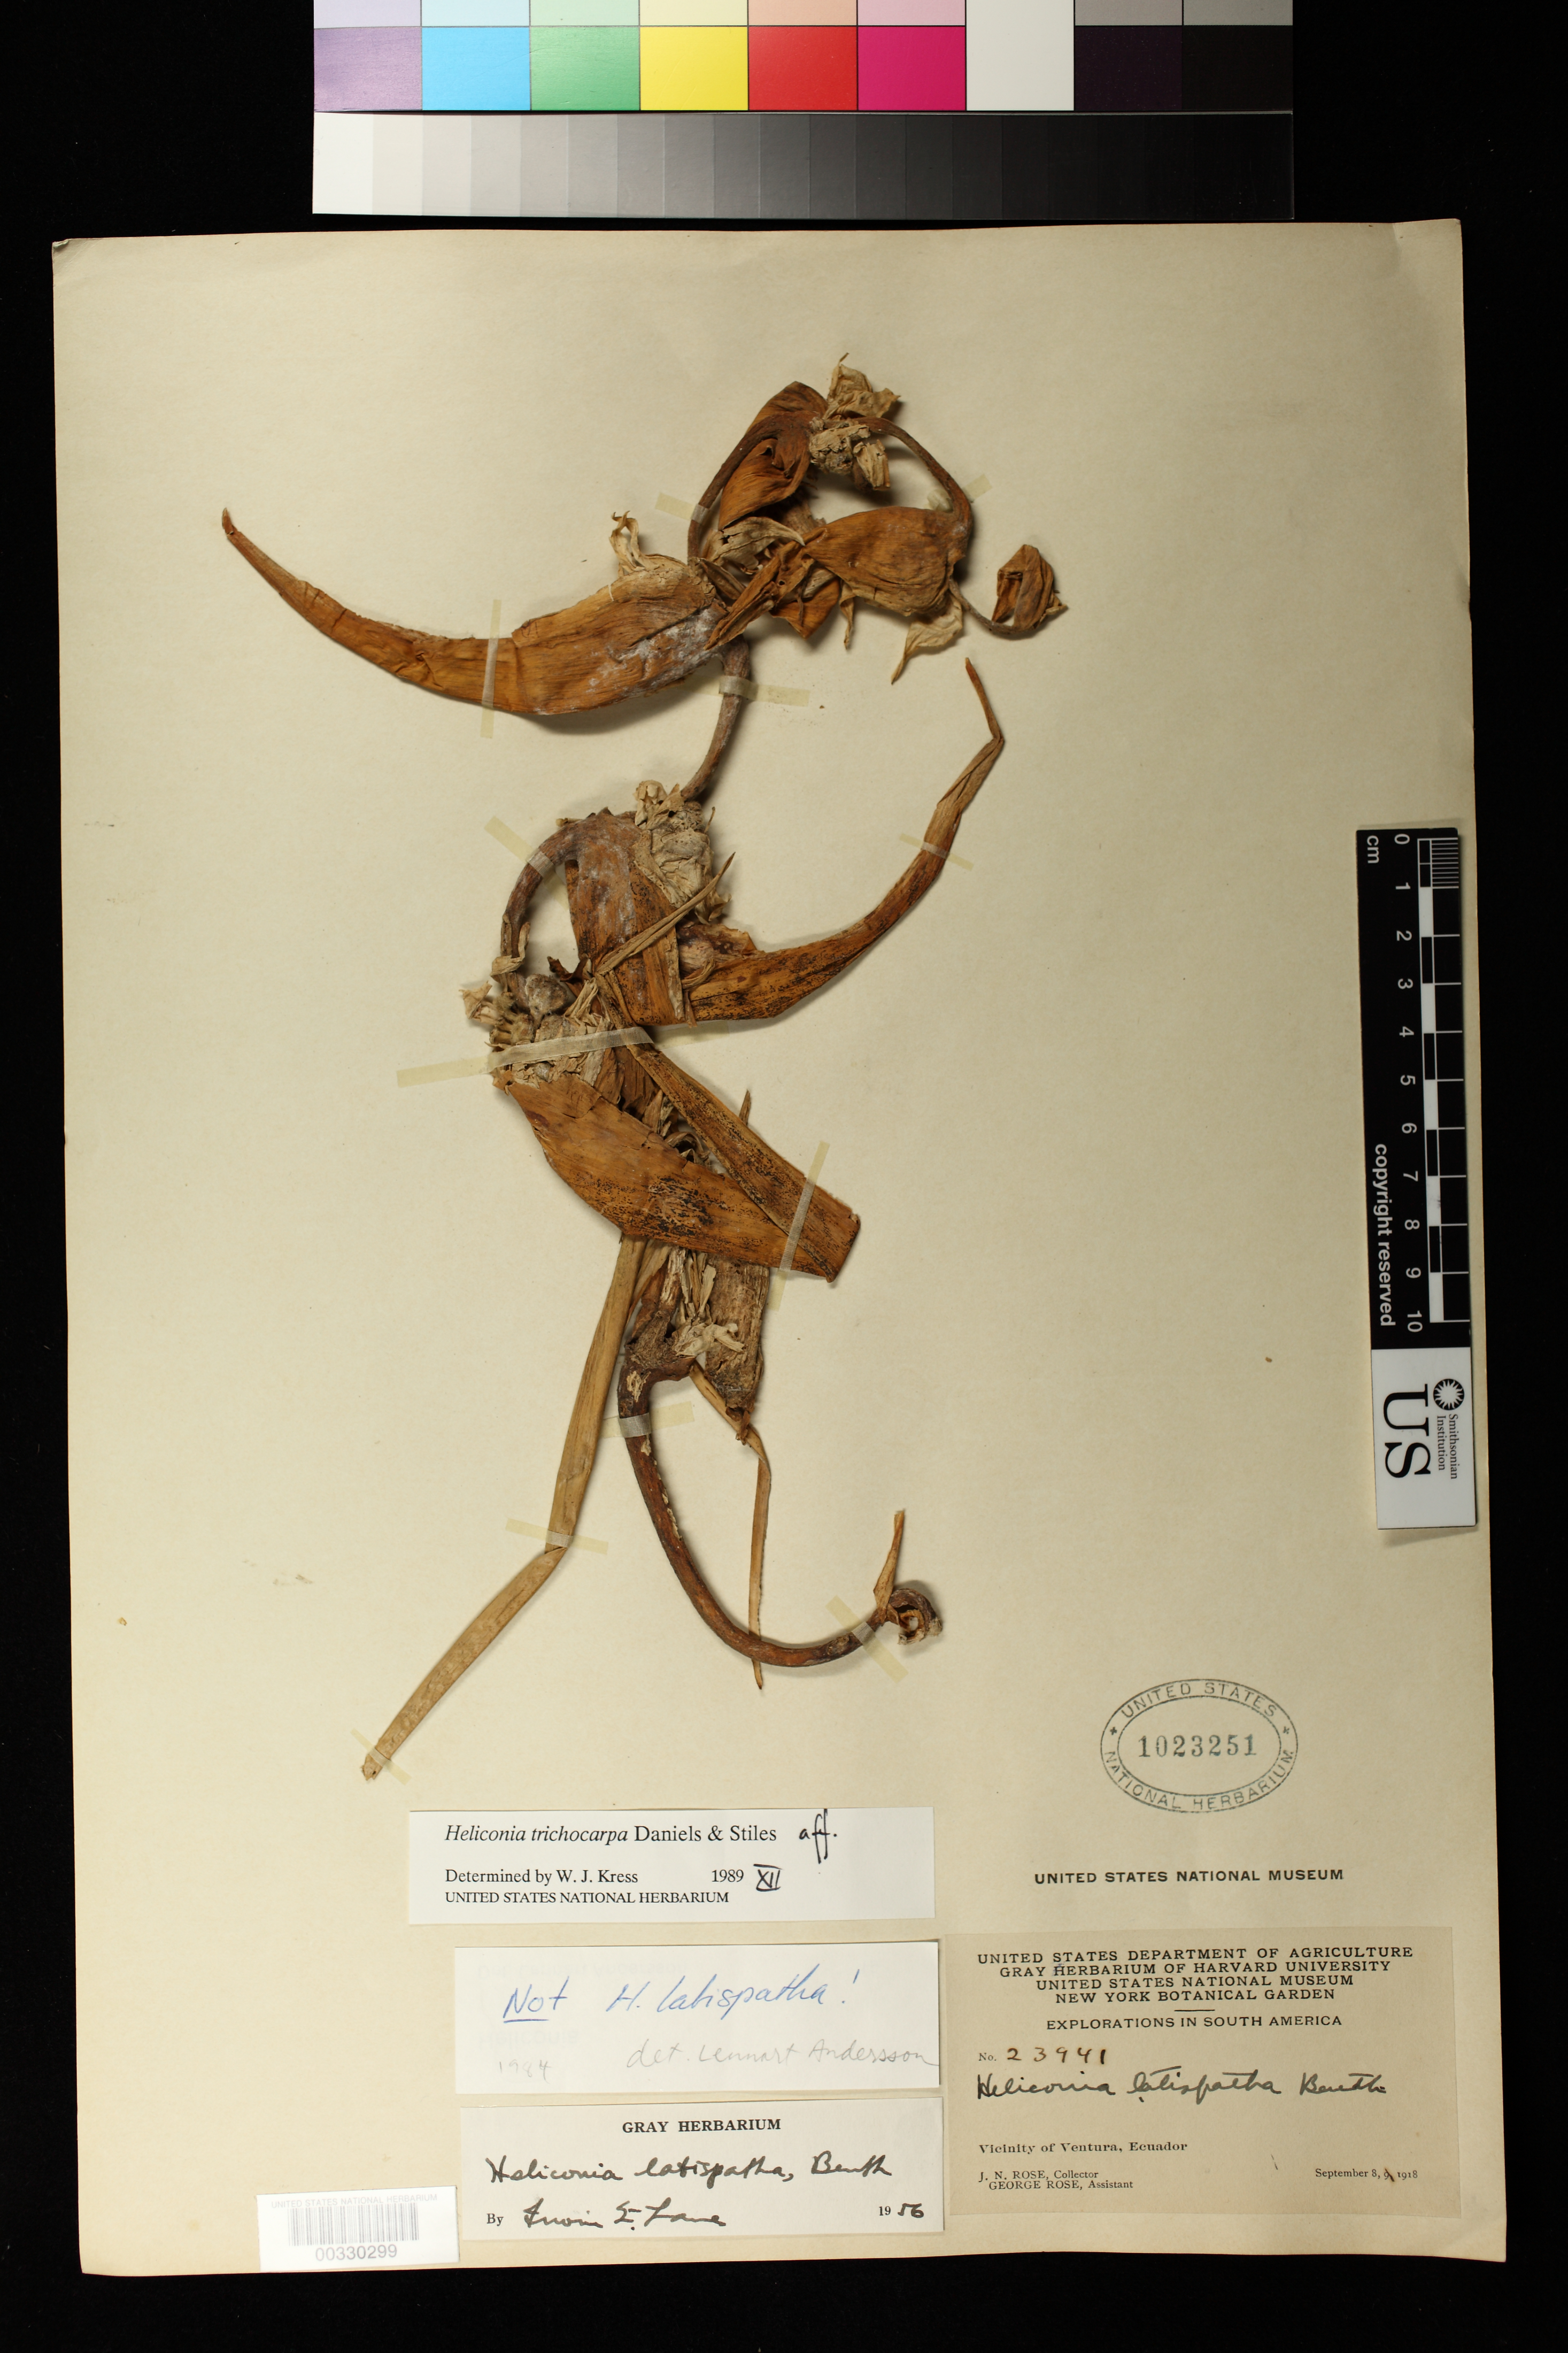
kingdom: Plantae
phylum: Tracheophyta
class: Liliopsida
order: Zingiberales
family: Heliconiaceae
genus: Heliconia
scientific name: Heliconia trichocarpa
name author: G.S. Daniels & F.G. Stiles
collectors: J. N. Rose & G. Rose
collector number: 23941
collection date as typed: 08 Sep 1918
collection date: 1918-09-08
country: Ecuador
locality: Vicinity of ventura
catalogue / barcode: US 1023251